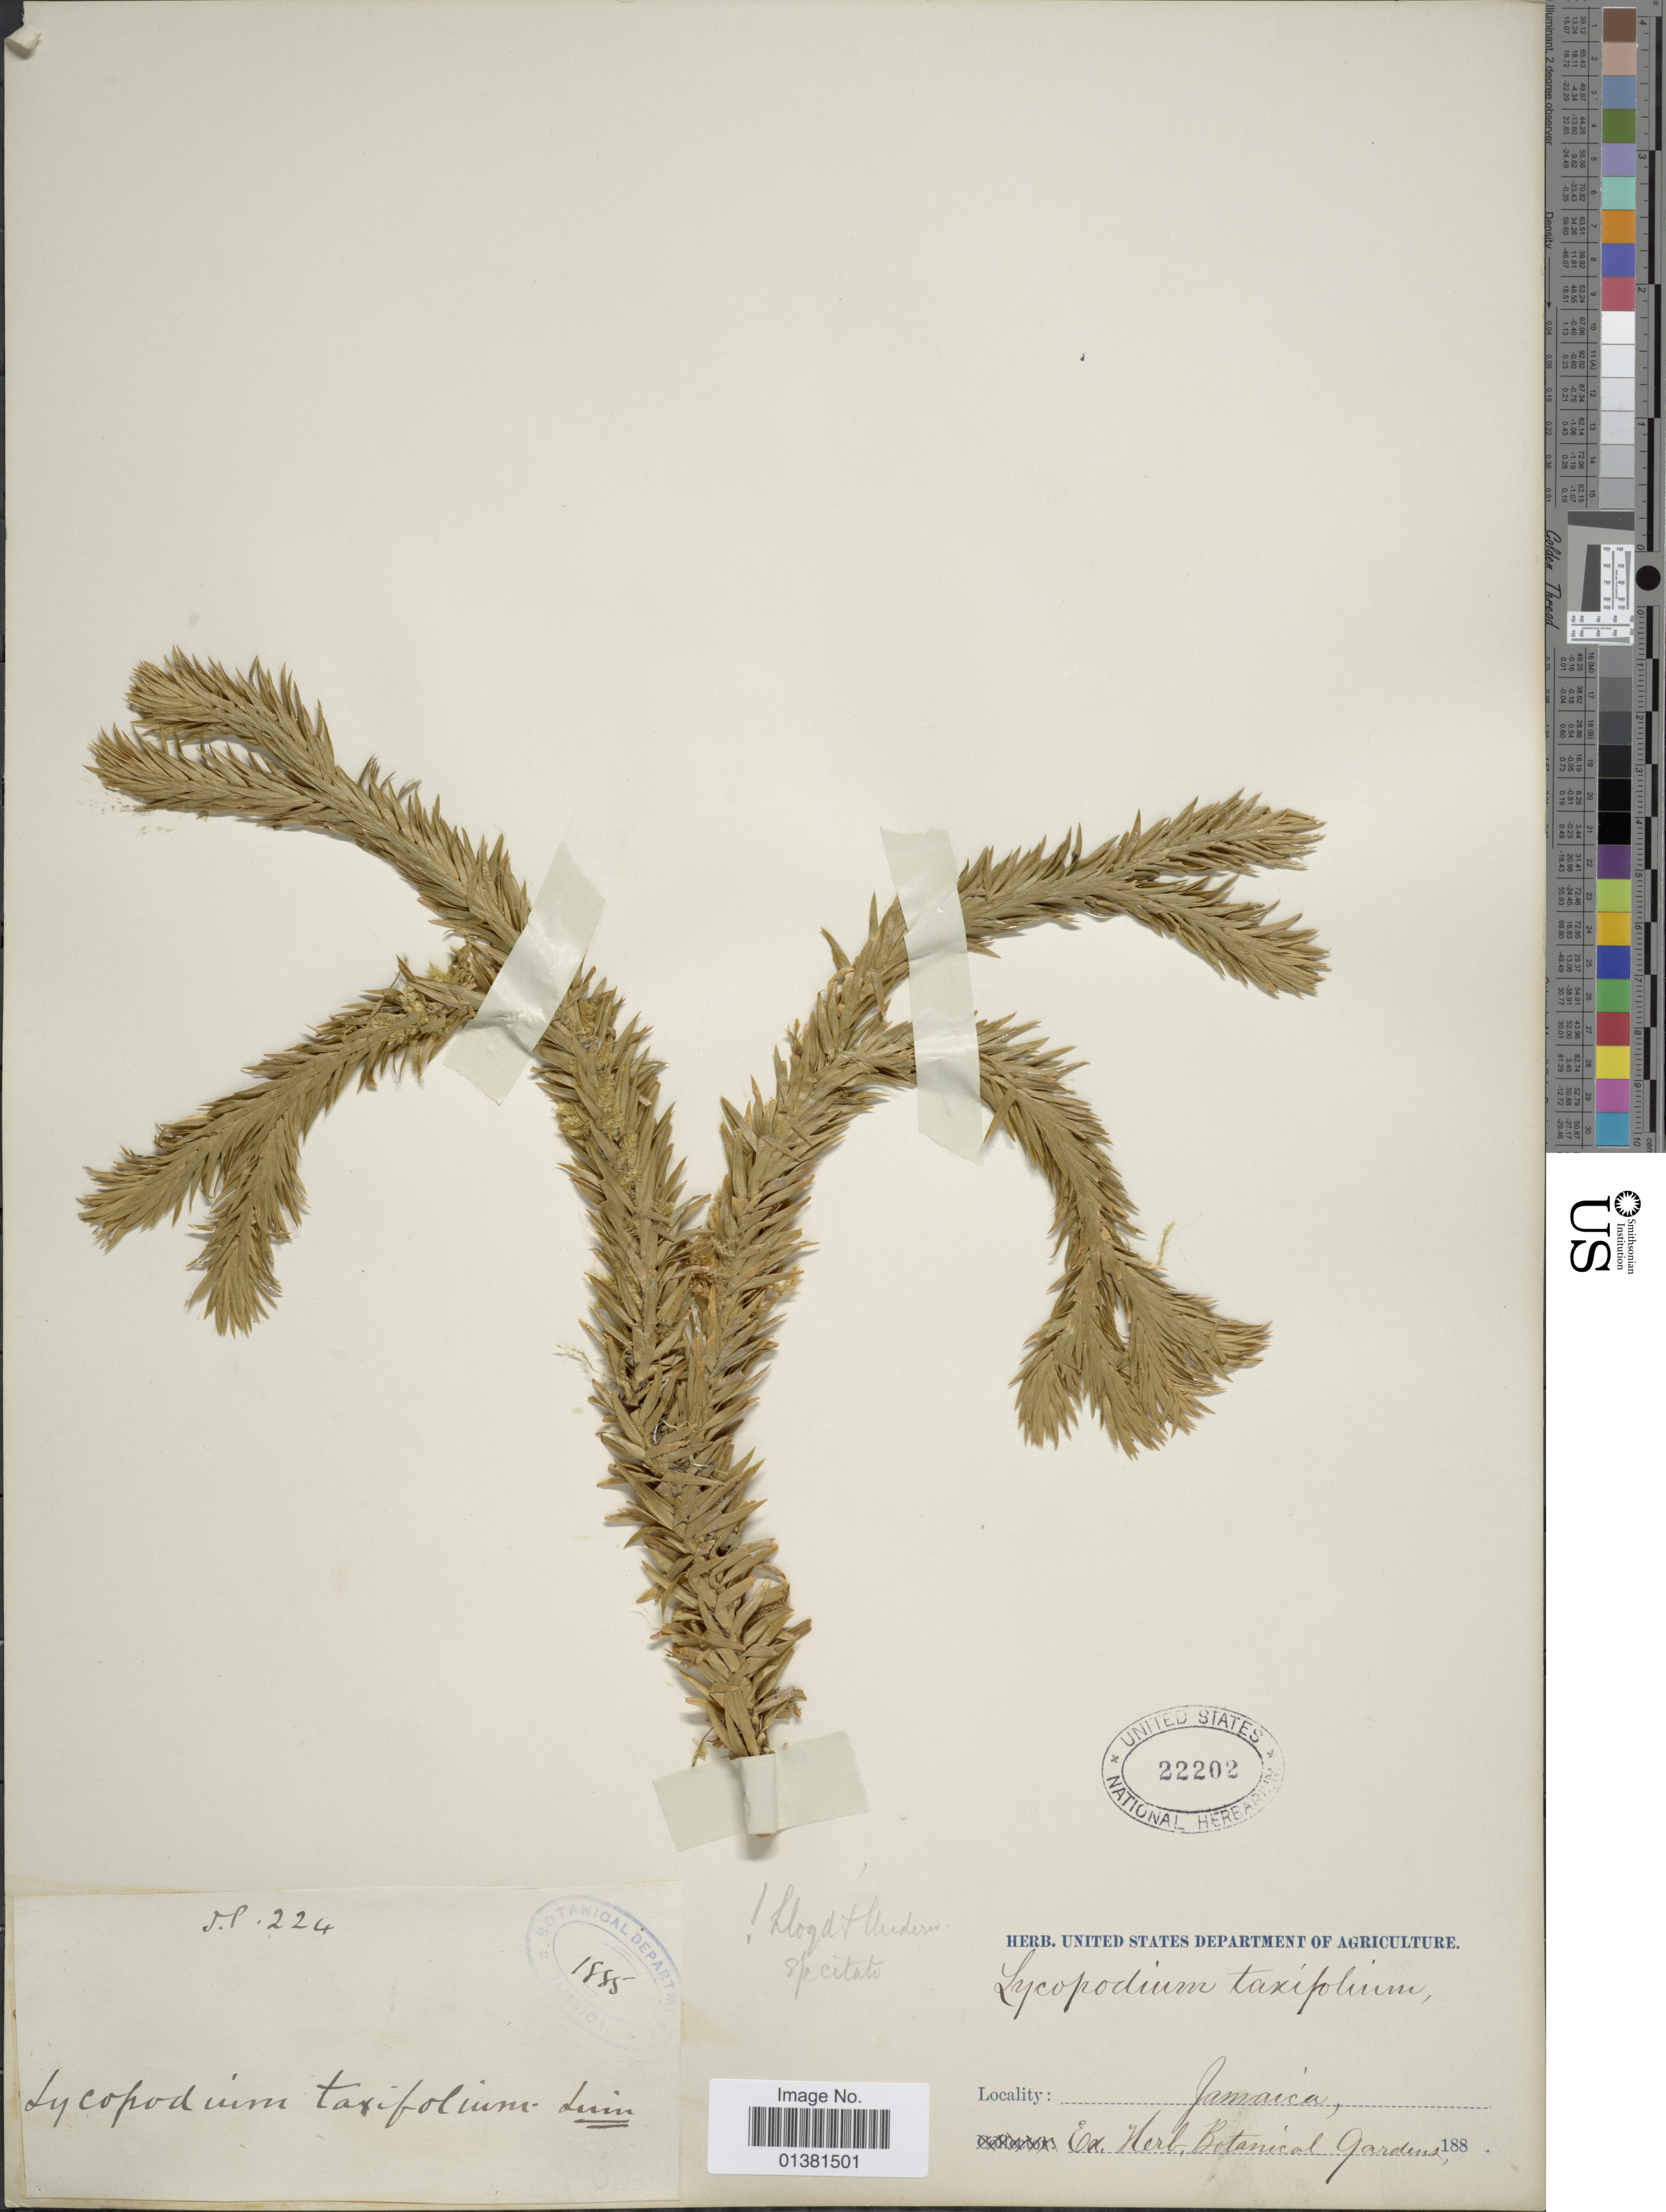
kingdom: Plantae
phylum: Tracheophyta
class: Lycopodiopsida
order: Lycopodiales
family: Lycopodiaceae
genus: Phlegmariurus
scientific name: Phlegmariurus taxifolius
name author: (Sw.) Á. Löve & D. Löve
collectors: ex herb. Bot. Gard.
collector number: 224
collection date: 1885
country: Jamaica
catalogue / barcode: US 22202